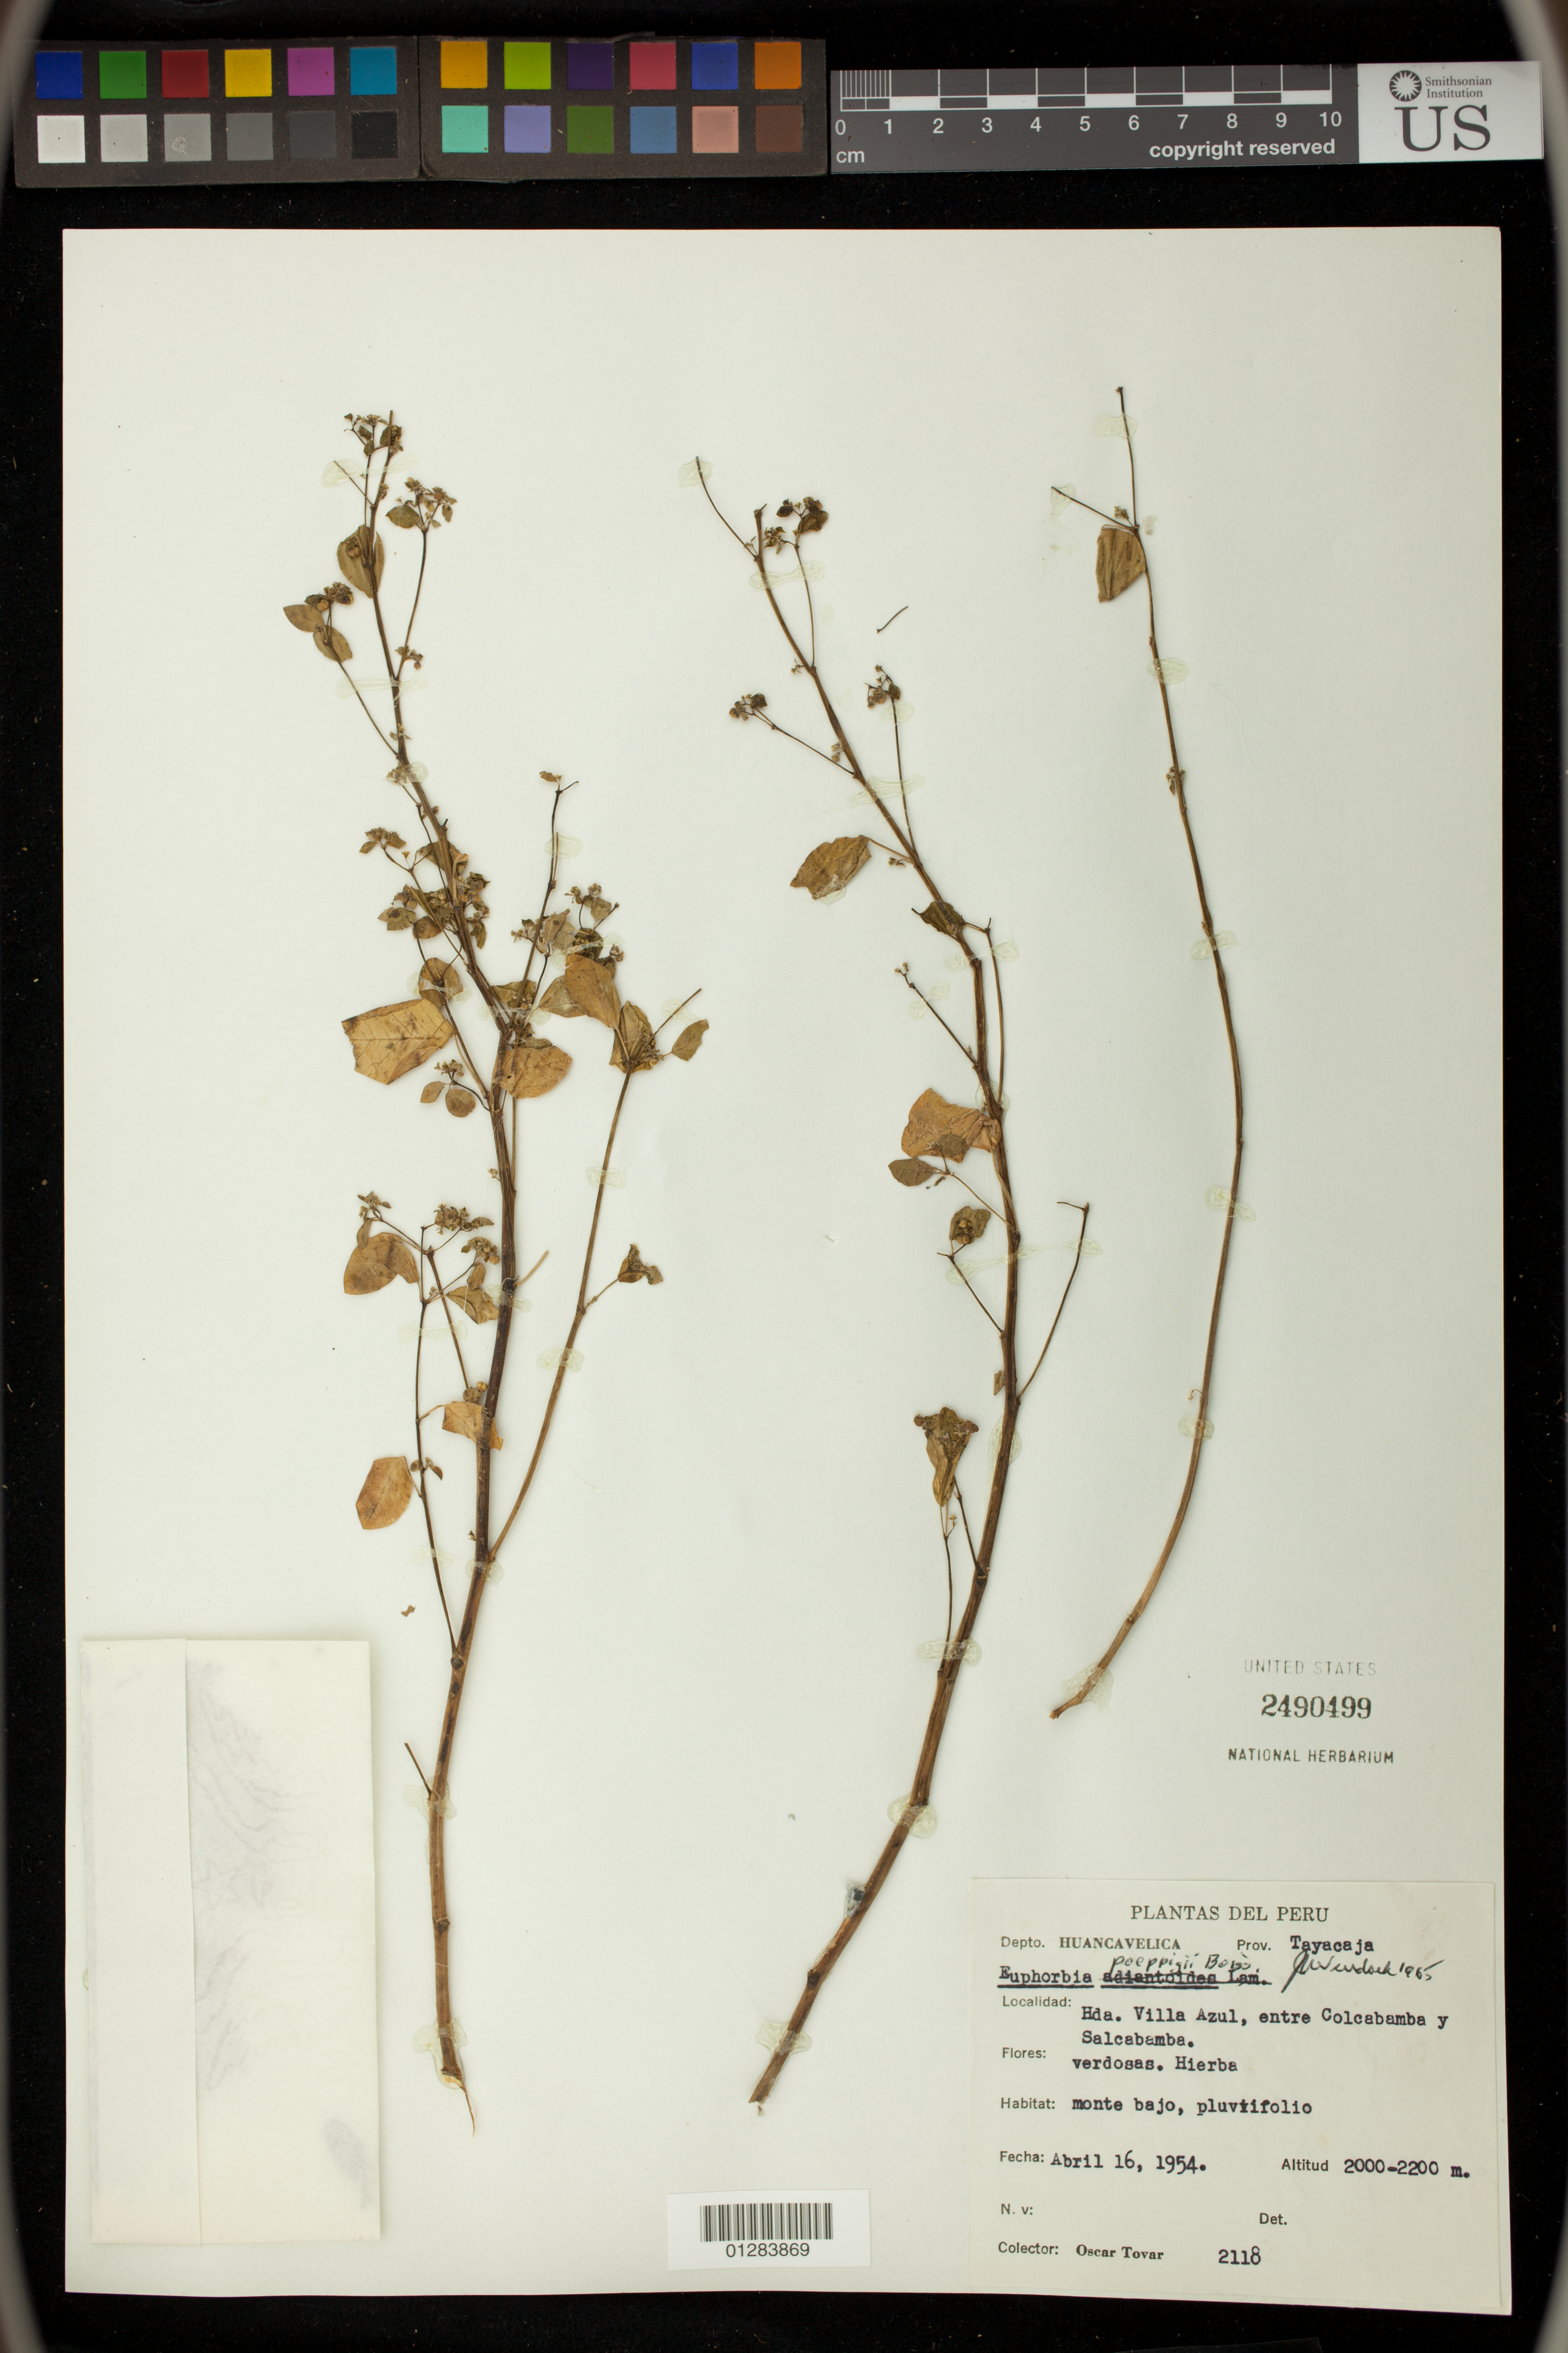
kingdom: Plantae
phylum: Tracheophyta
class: Magnoliopsida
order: Malpighiales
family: Euphorbiaceae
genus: Euphorbia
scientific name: Euphorbia poeppigii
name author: (Klotzsch & Garcke) Boiss.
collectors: Ó. Tovar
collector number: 2118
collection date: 1954-04-16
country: Peru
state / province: Huancavelica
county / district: Tayacaja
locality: Prov. Tayacaja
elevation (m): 2000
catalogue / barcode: US 2490499